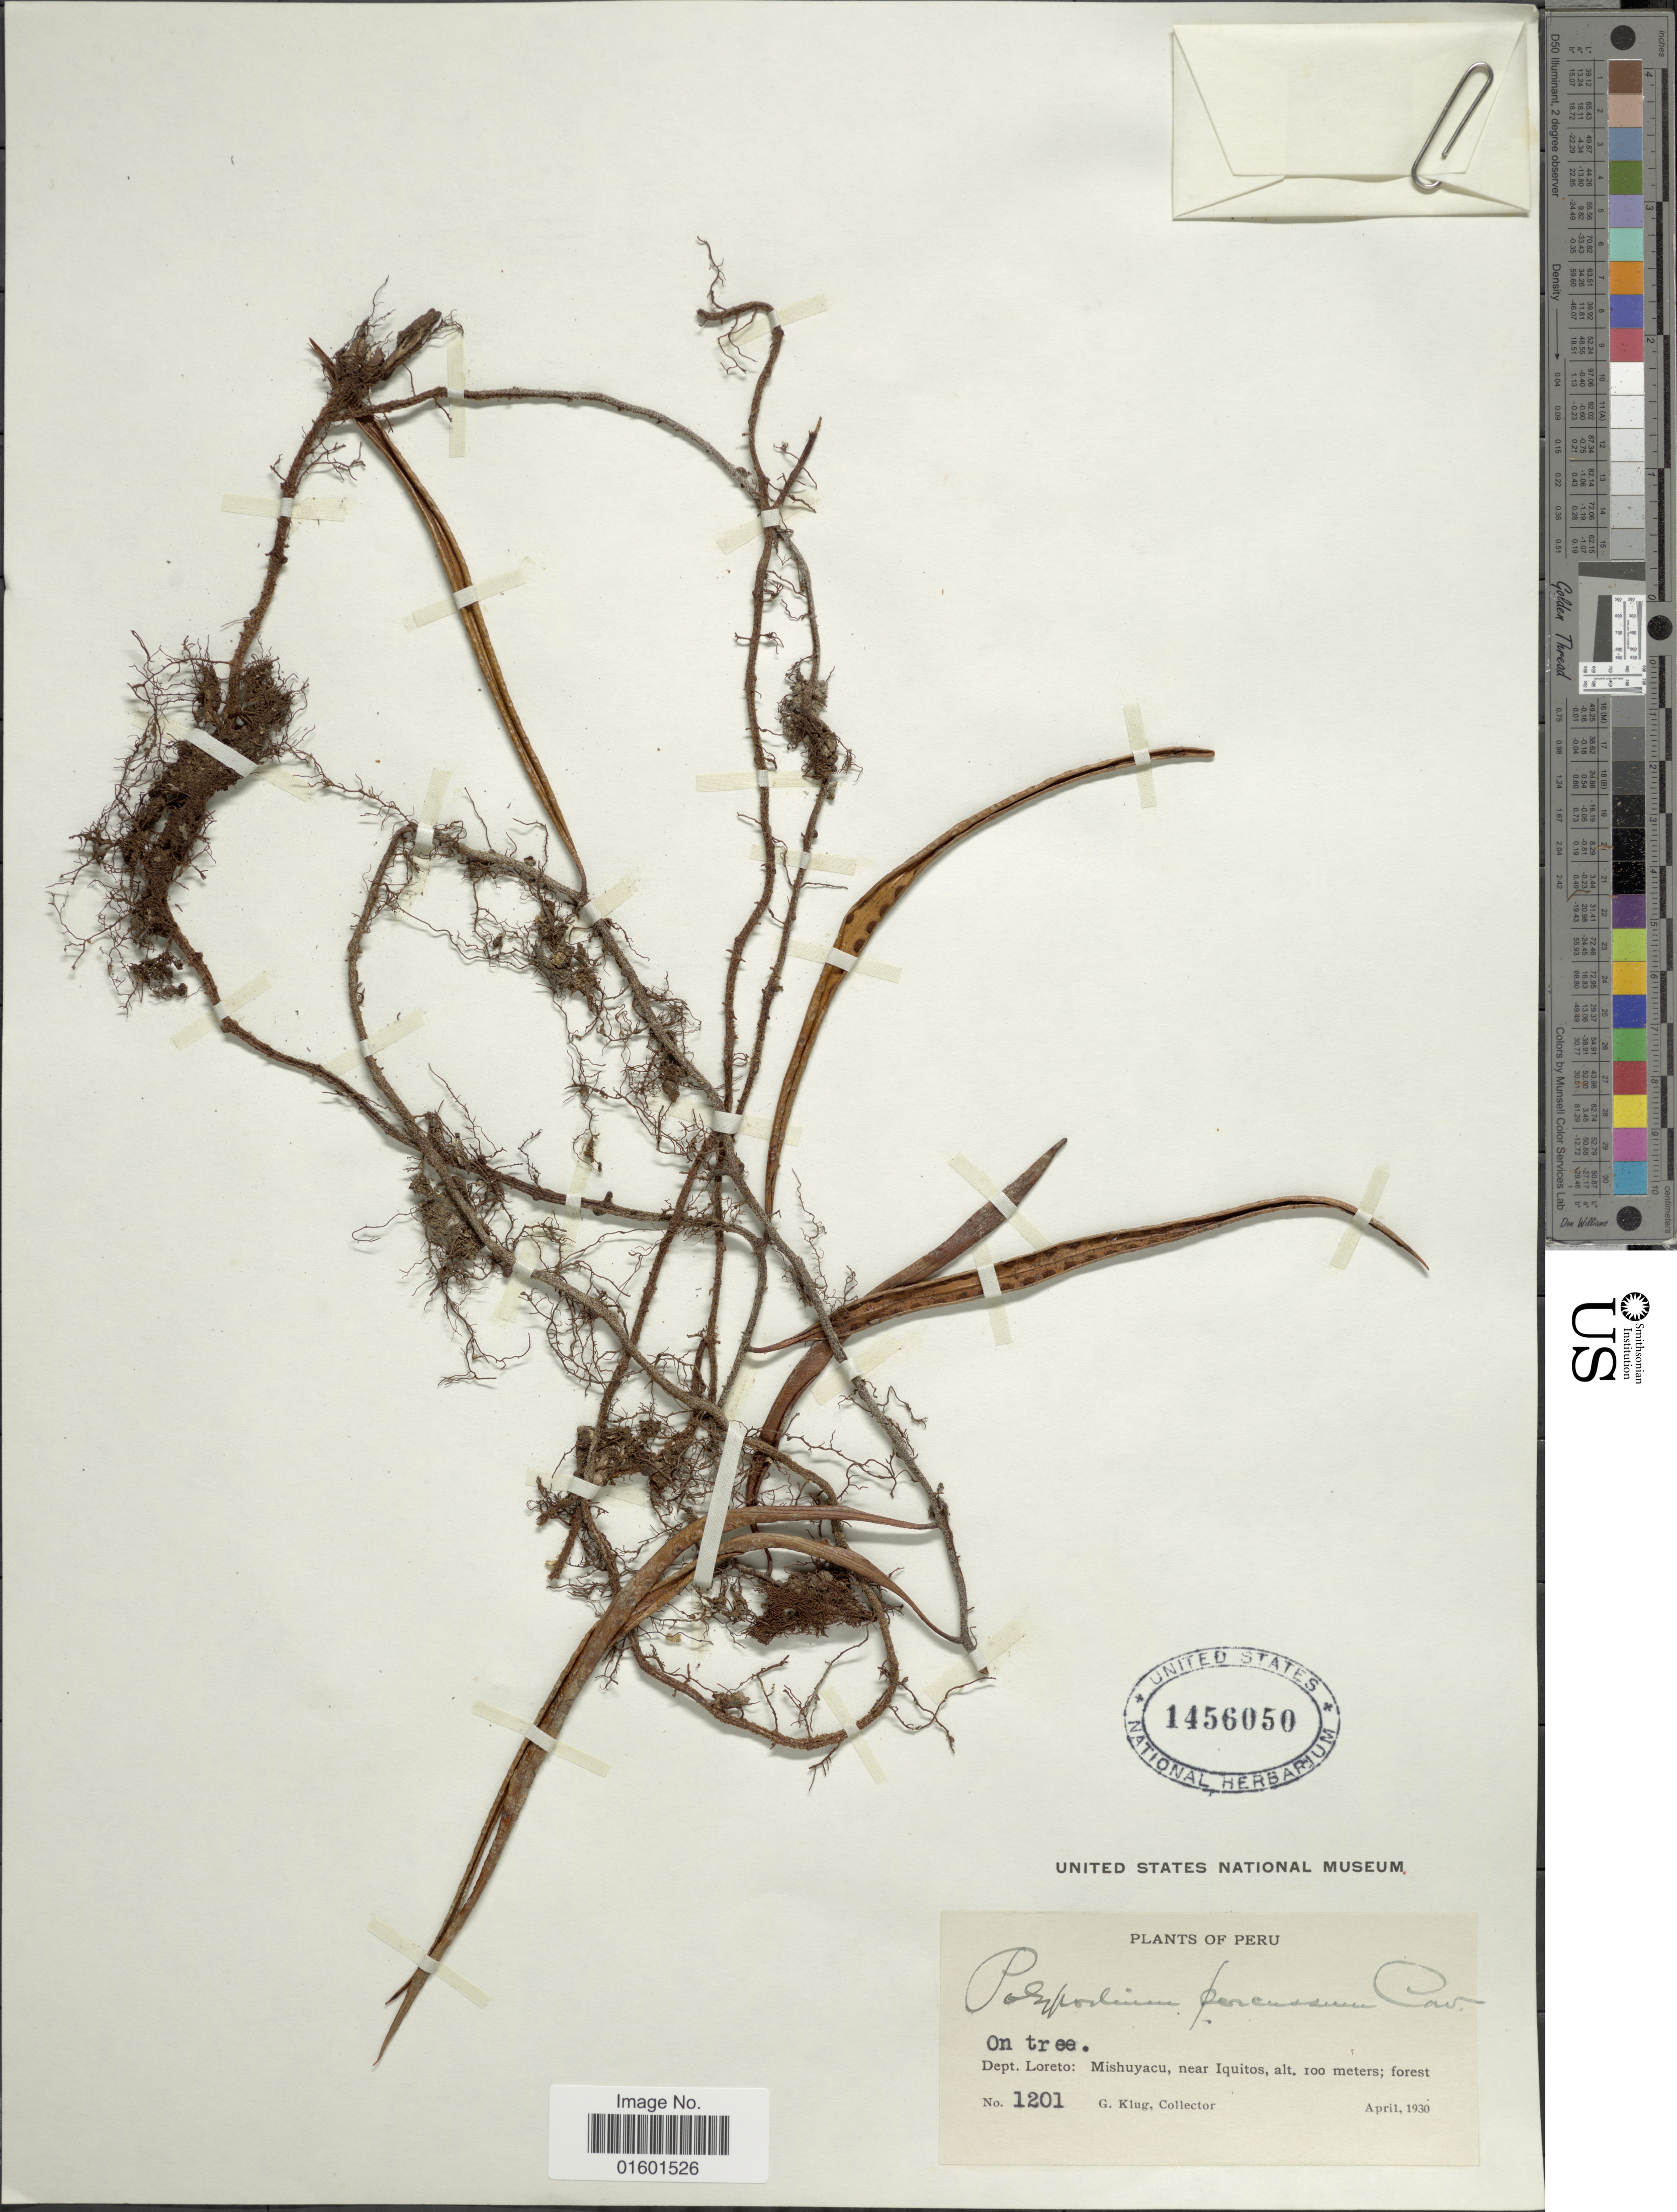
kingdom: Plantae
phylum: Tracheophyta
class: Polypodiopsida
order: Polypodiales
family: Polypodiaceae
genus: Microgramma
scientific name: Microgramma percussa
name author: (Cav.) de la Sota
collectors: G. Klug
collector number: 1201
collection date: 1930-04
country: Peru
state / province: Loreto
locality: Mishuyacu, near Iquitos; forest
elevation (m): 100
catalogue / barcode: US 1456050